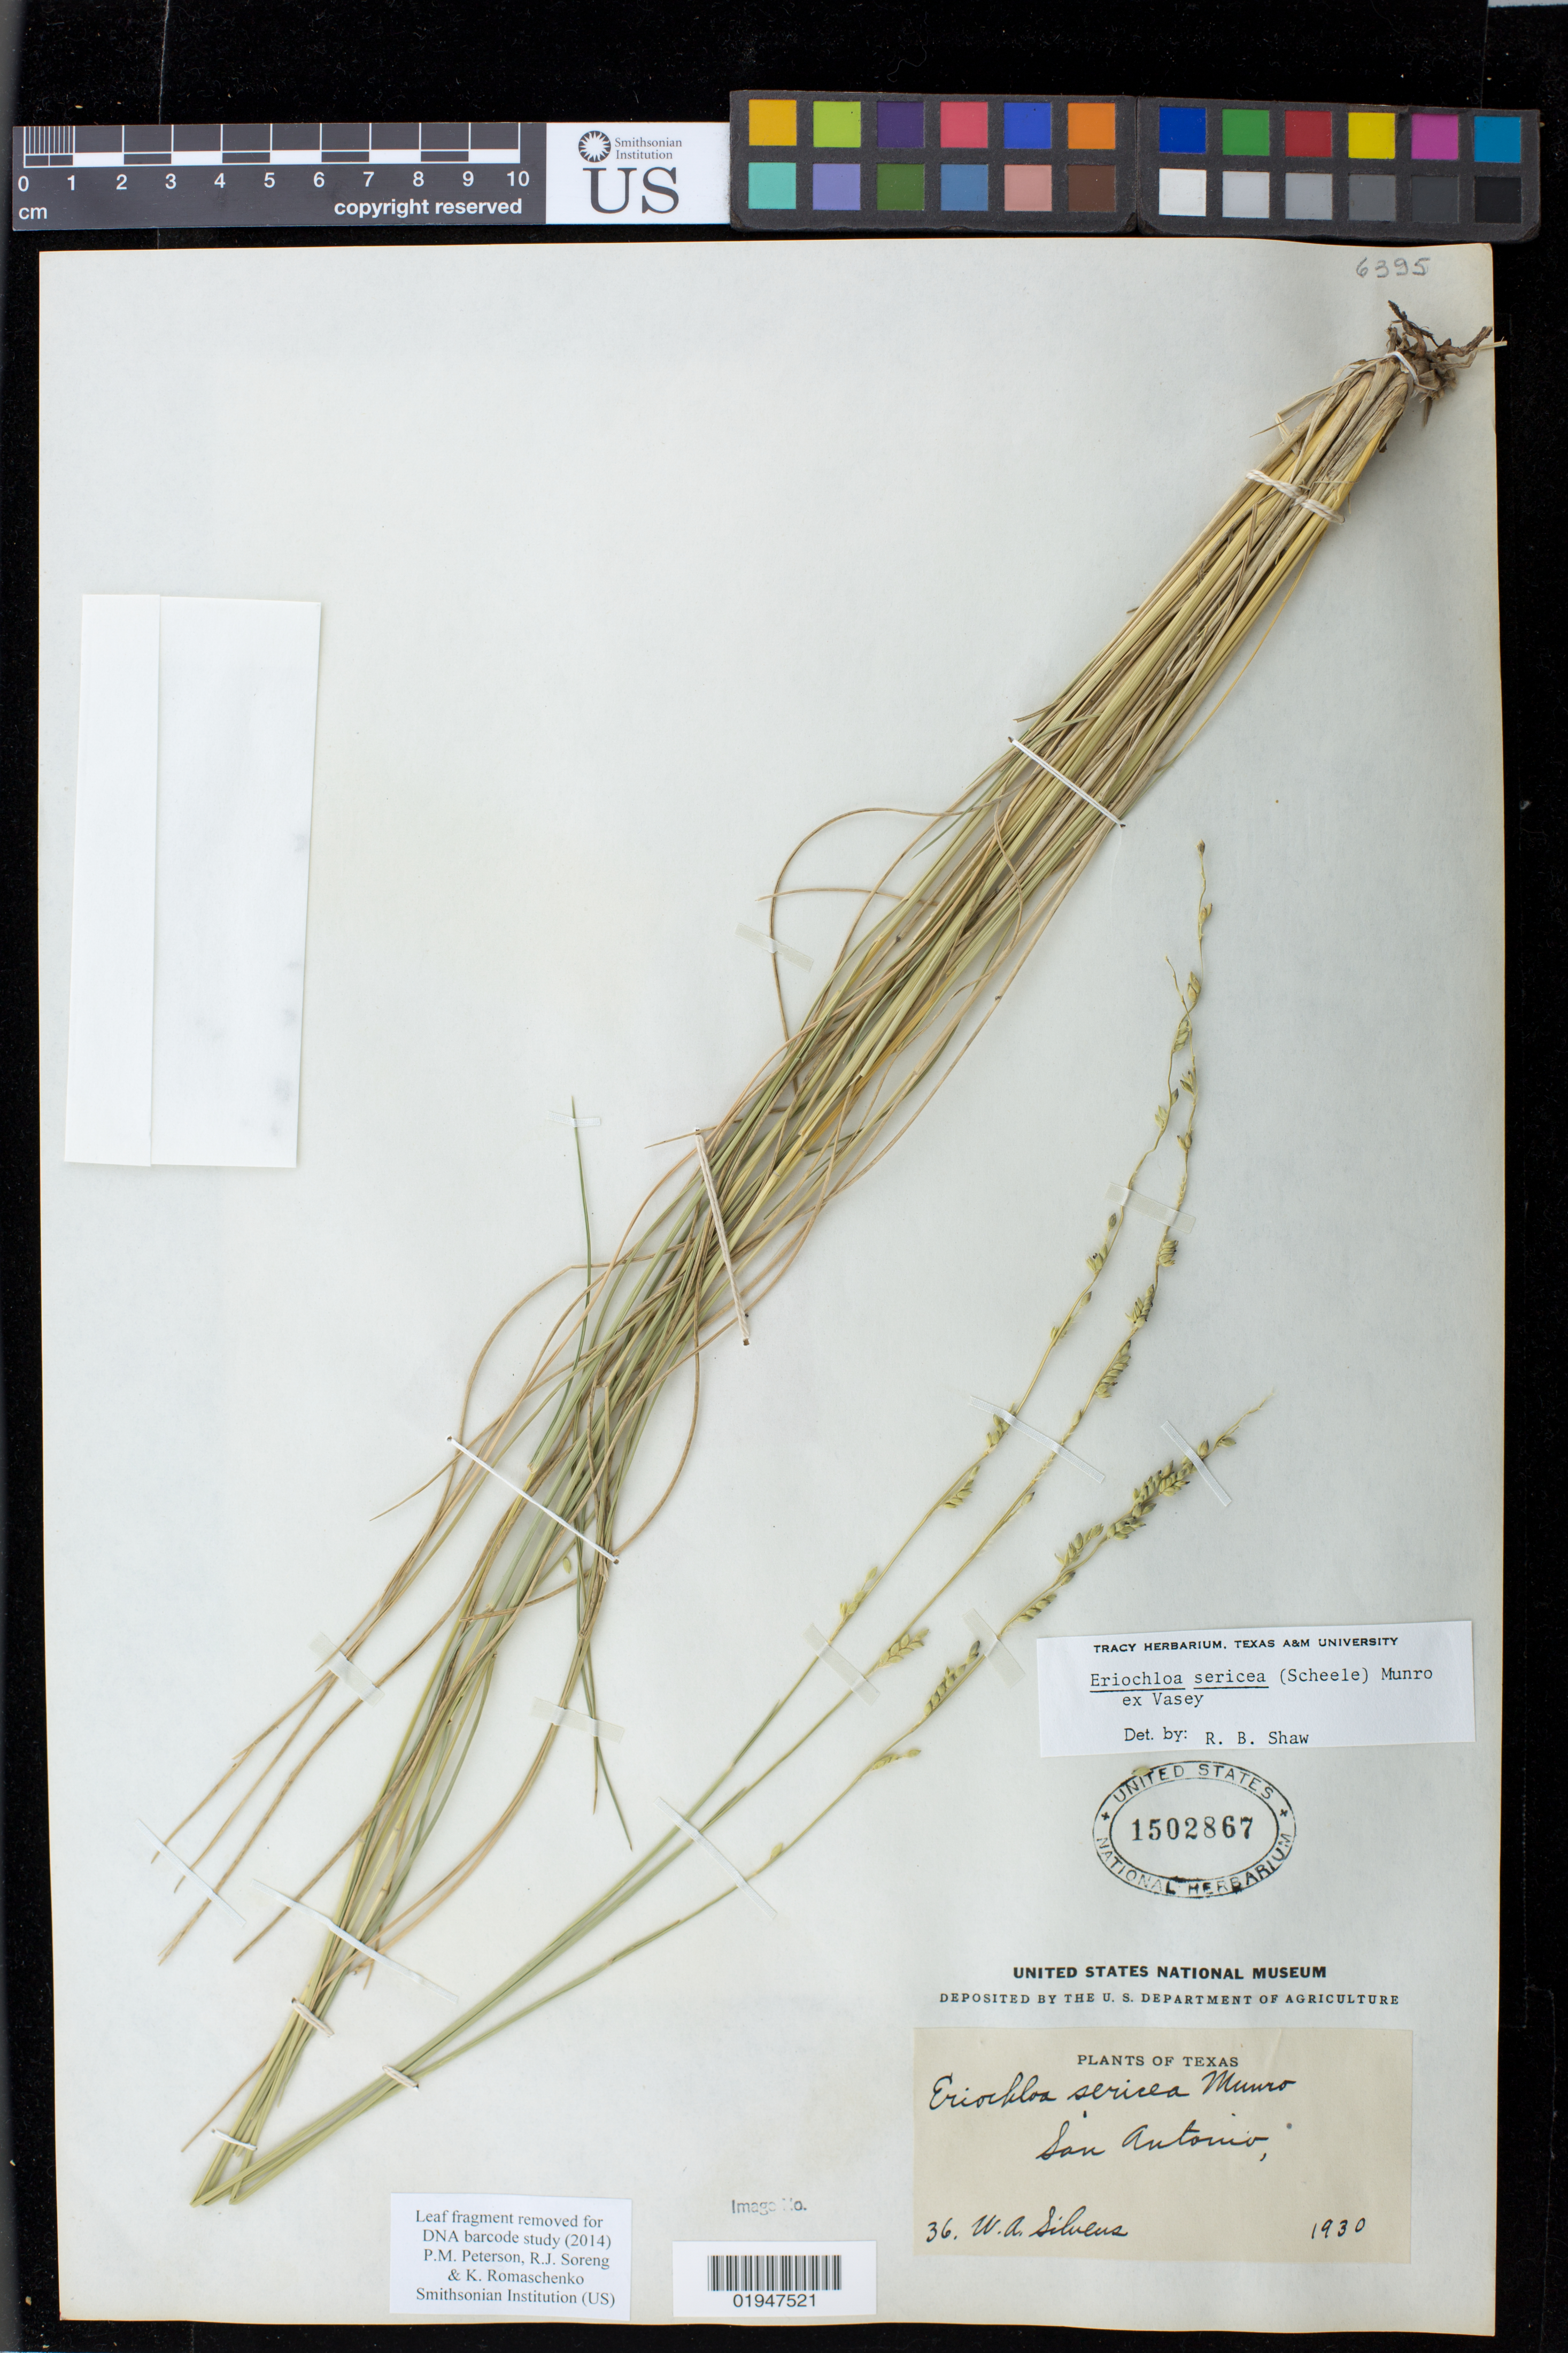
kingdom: Plantae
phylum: Tracheophyta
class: Liliopsida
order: Poales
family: Poaceae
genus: Eriochloa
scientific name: Eriochloa sericea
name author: (Scheele) Munro ex Vasey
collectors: W. Silveus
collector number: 36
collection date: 1930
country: United States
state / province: Texas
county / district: Bexar County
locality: San Antonio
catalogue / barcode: US 1502867